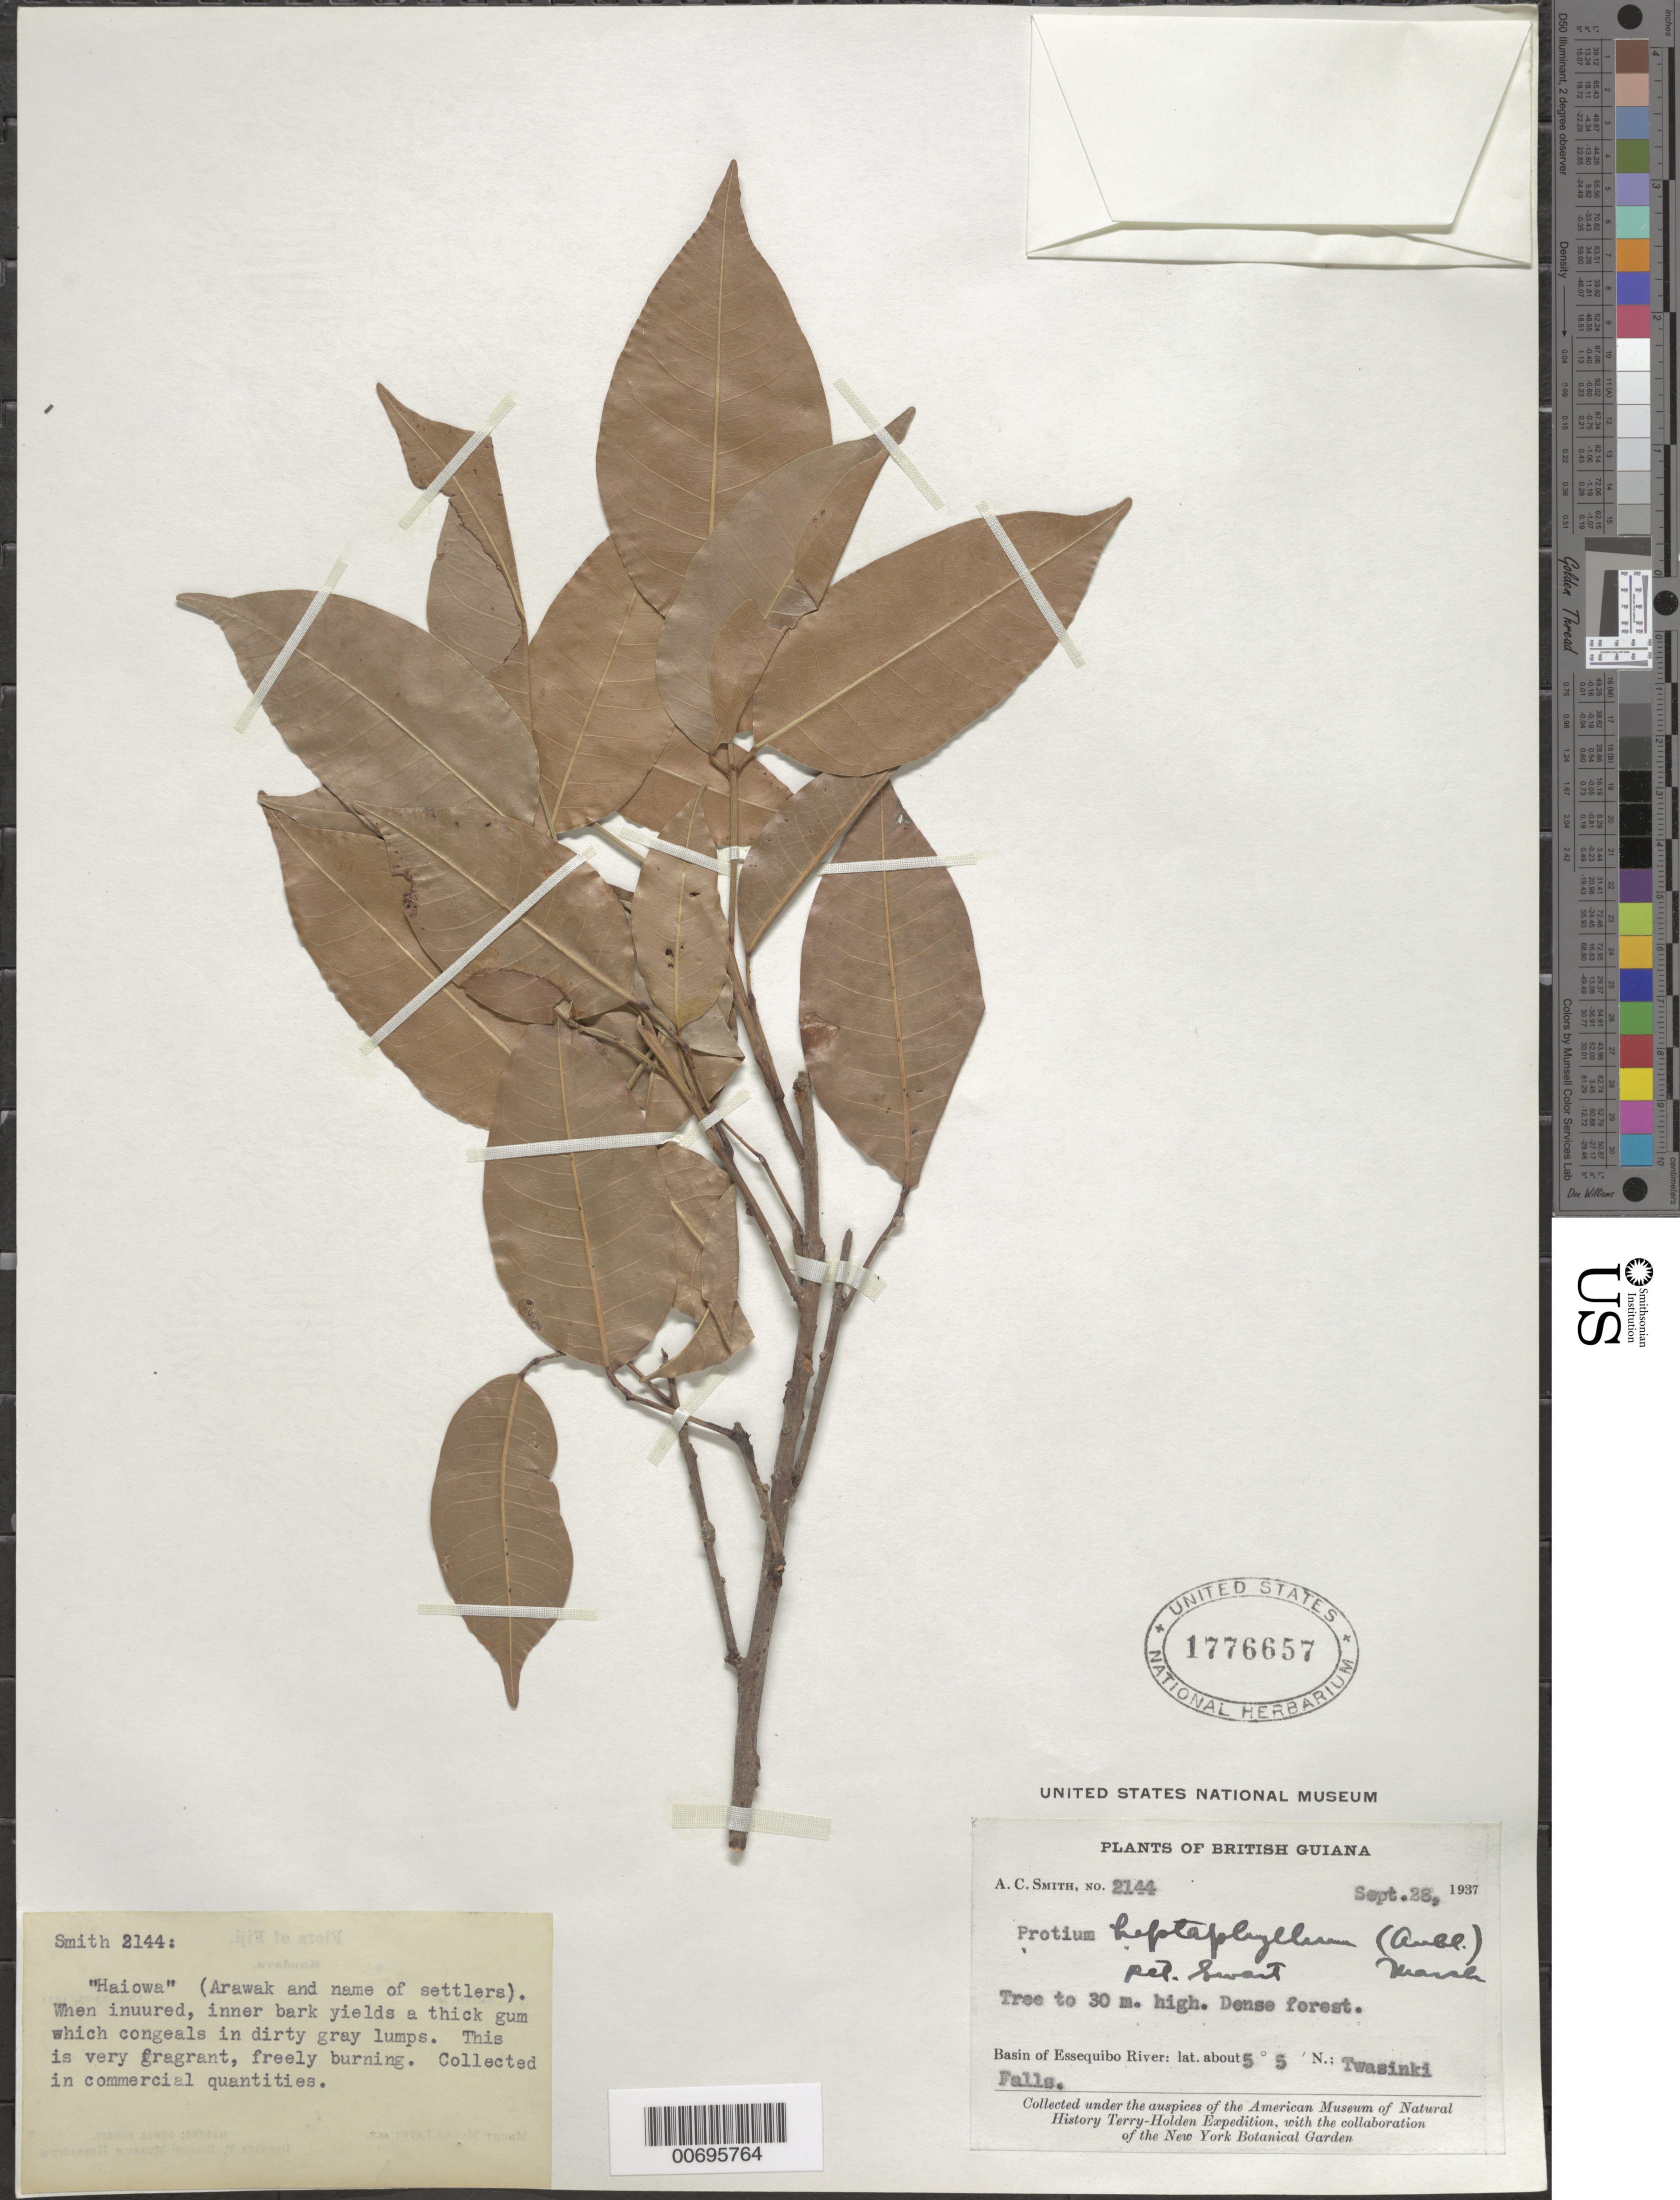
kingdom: Plantae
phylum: Tracheophyta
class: Magnoliopsida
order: Sapindales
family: Burseraceae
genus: Protium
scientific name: Protium heptaphyllum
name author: (Aubl.) Marchand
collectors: A. C. Smith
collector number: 2144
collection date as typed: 28-Sep-37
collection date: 1937-09-28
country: Guyana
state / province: Potaro-Siparuni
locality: Itanime Falls, Essequibo River basin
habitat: Dense forest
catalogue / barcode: US 1776657